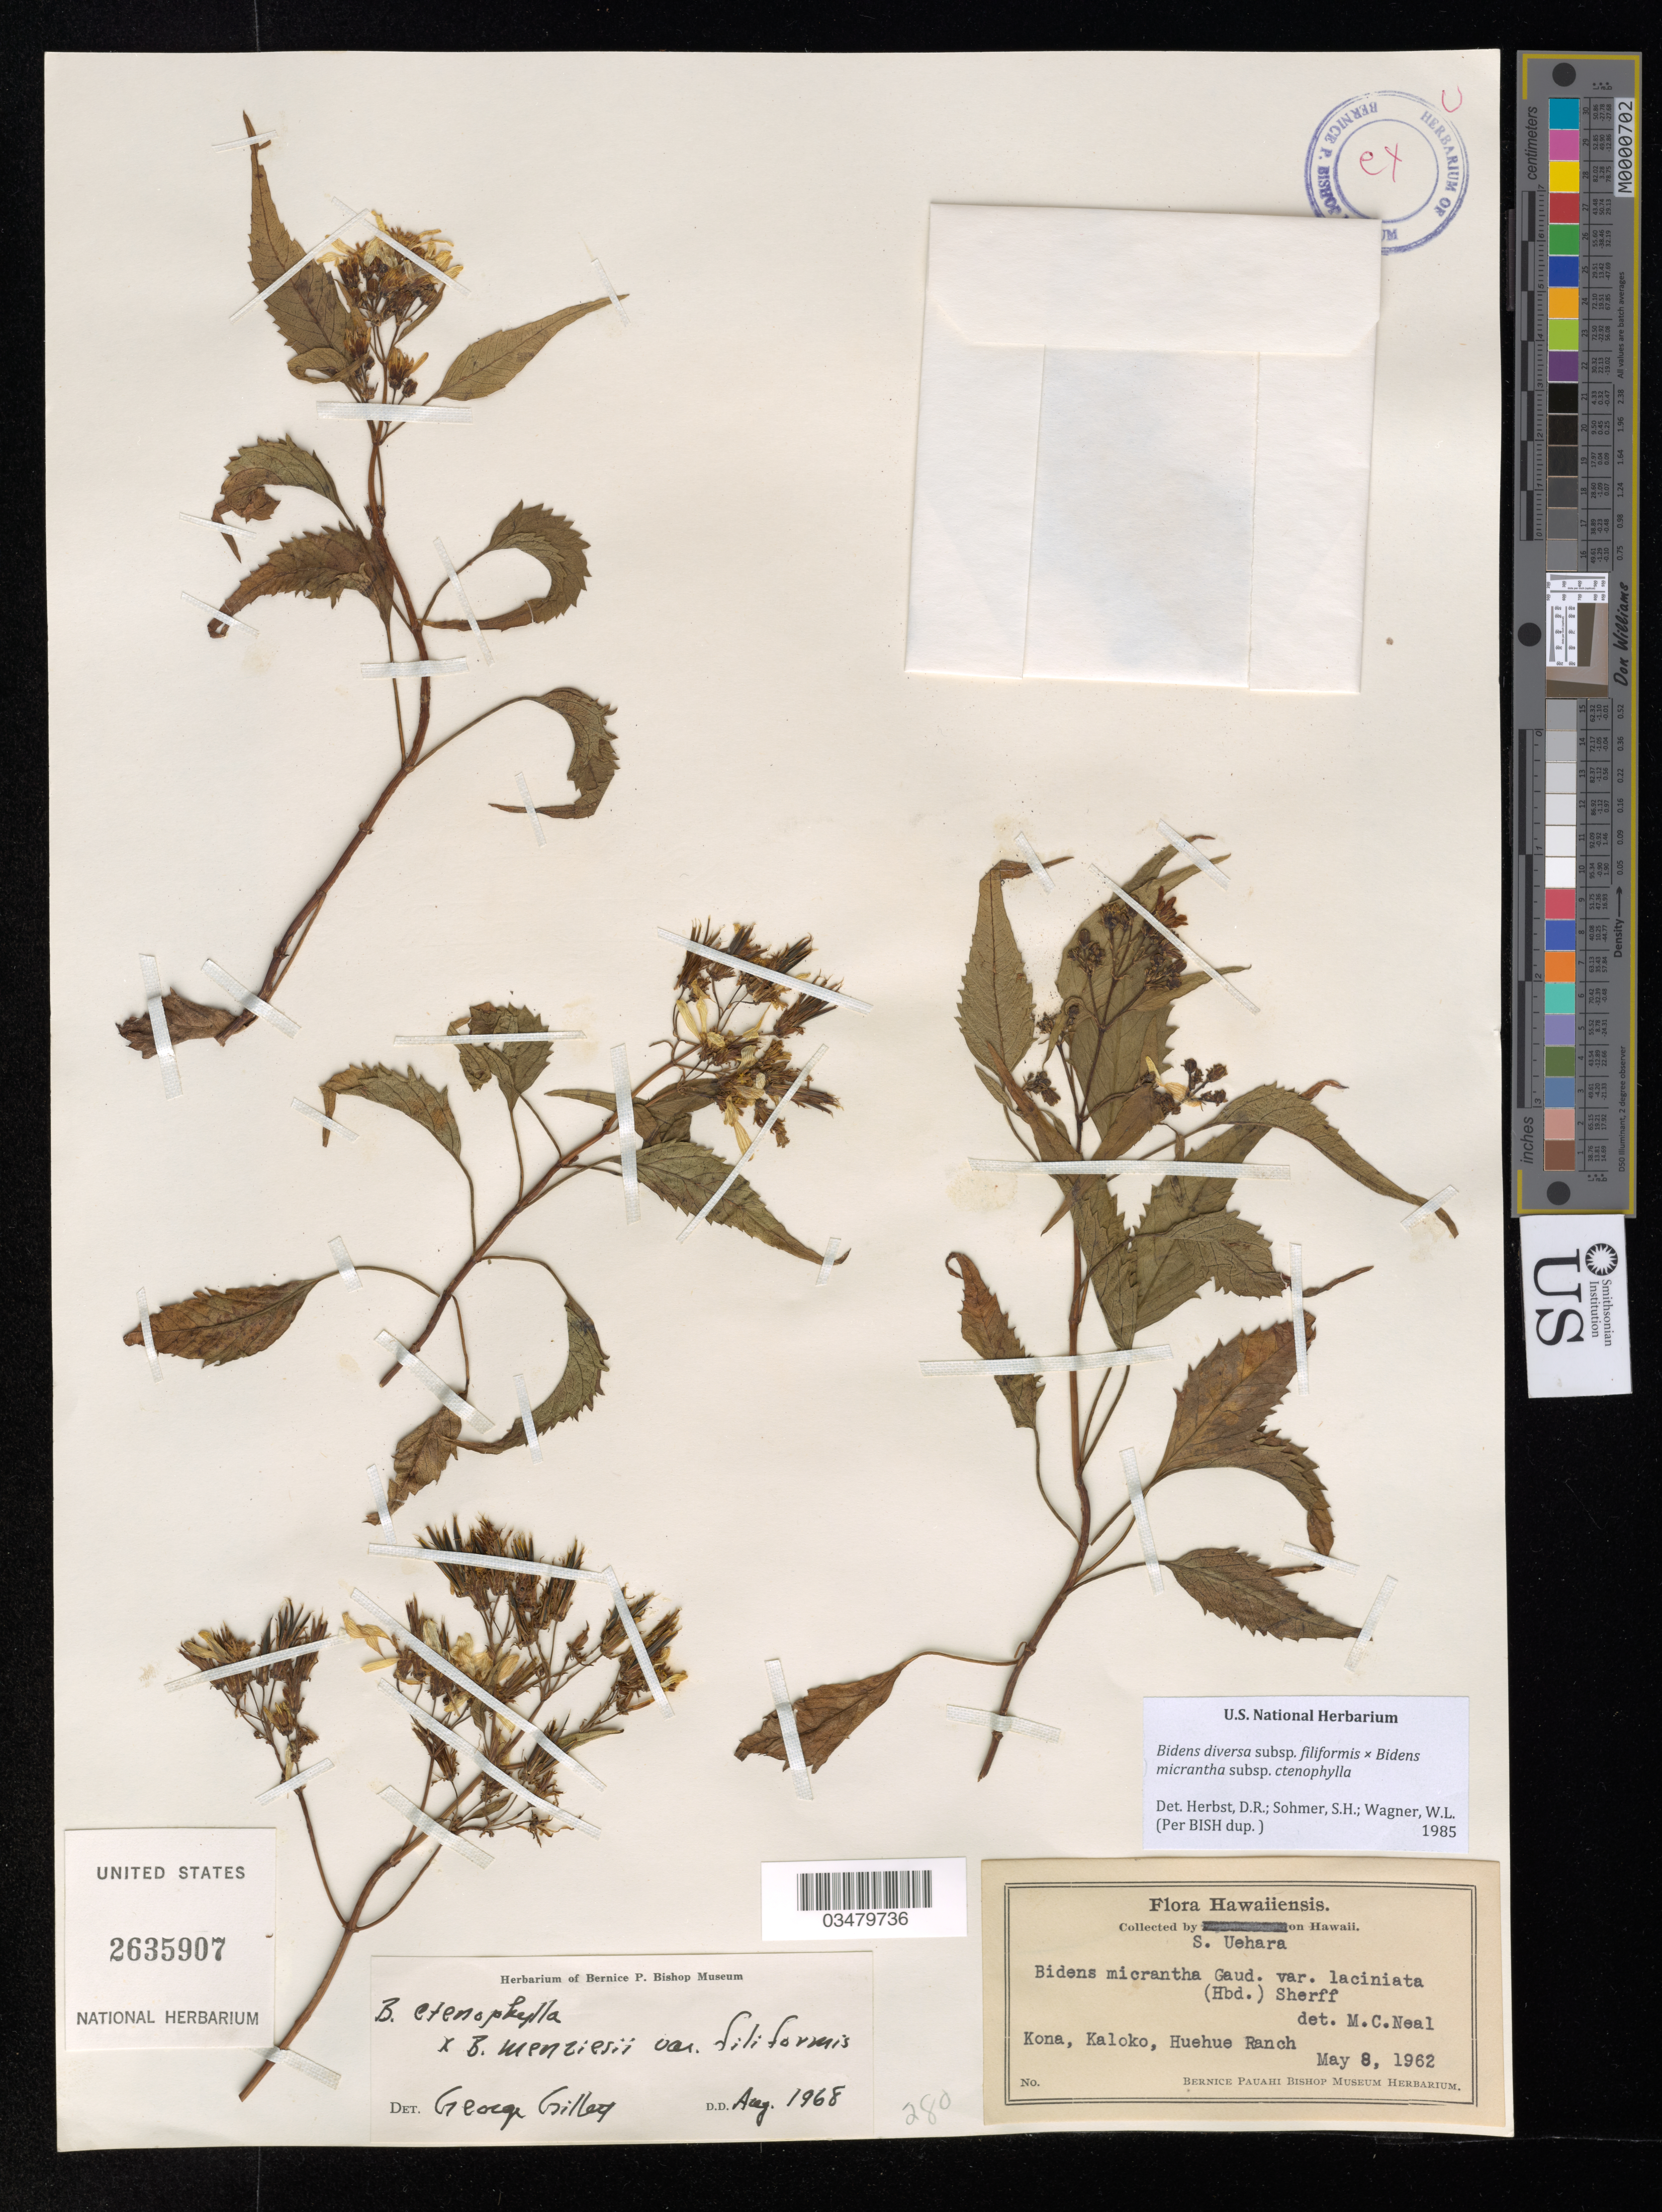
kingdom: Plantae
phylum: Tracheophyta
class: Magnoliopsida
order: Asterales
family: Asteraceae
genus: Bidens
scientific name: Bidens diversa subsp. filiformis x B. micrantha subsp. ctenophylla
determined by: Herbst, D. R.; Sohmer, S. H.; Wagner, W. L.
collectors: S. Uehara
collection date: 1962-05-08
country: United States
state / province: Hawaii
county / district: Hawaii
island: Hawaii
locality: Kona, Kaloko, Huehue Ranch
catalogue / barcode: US 2635907